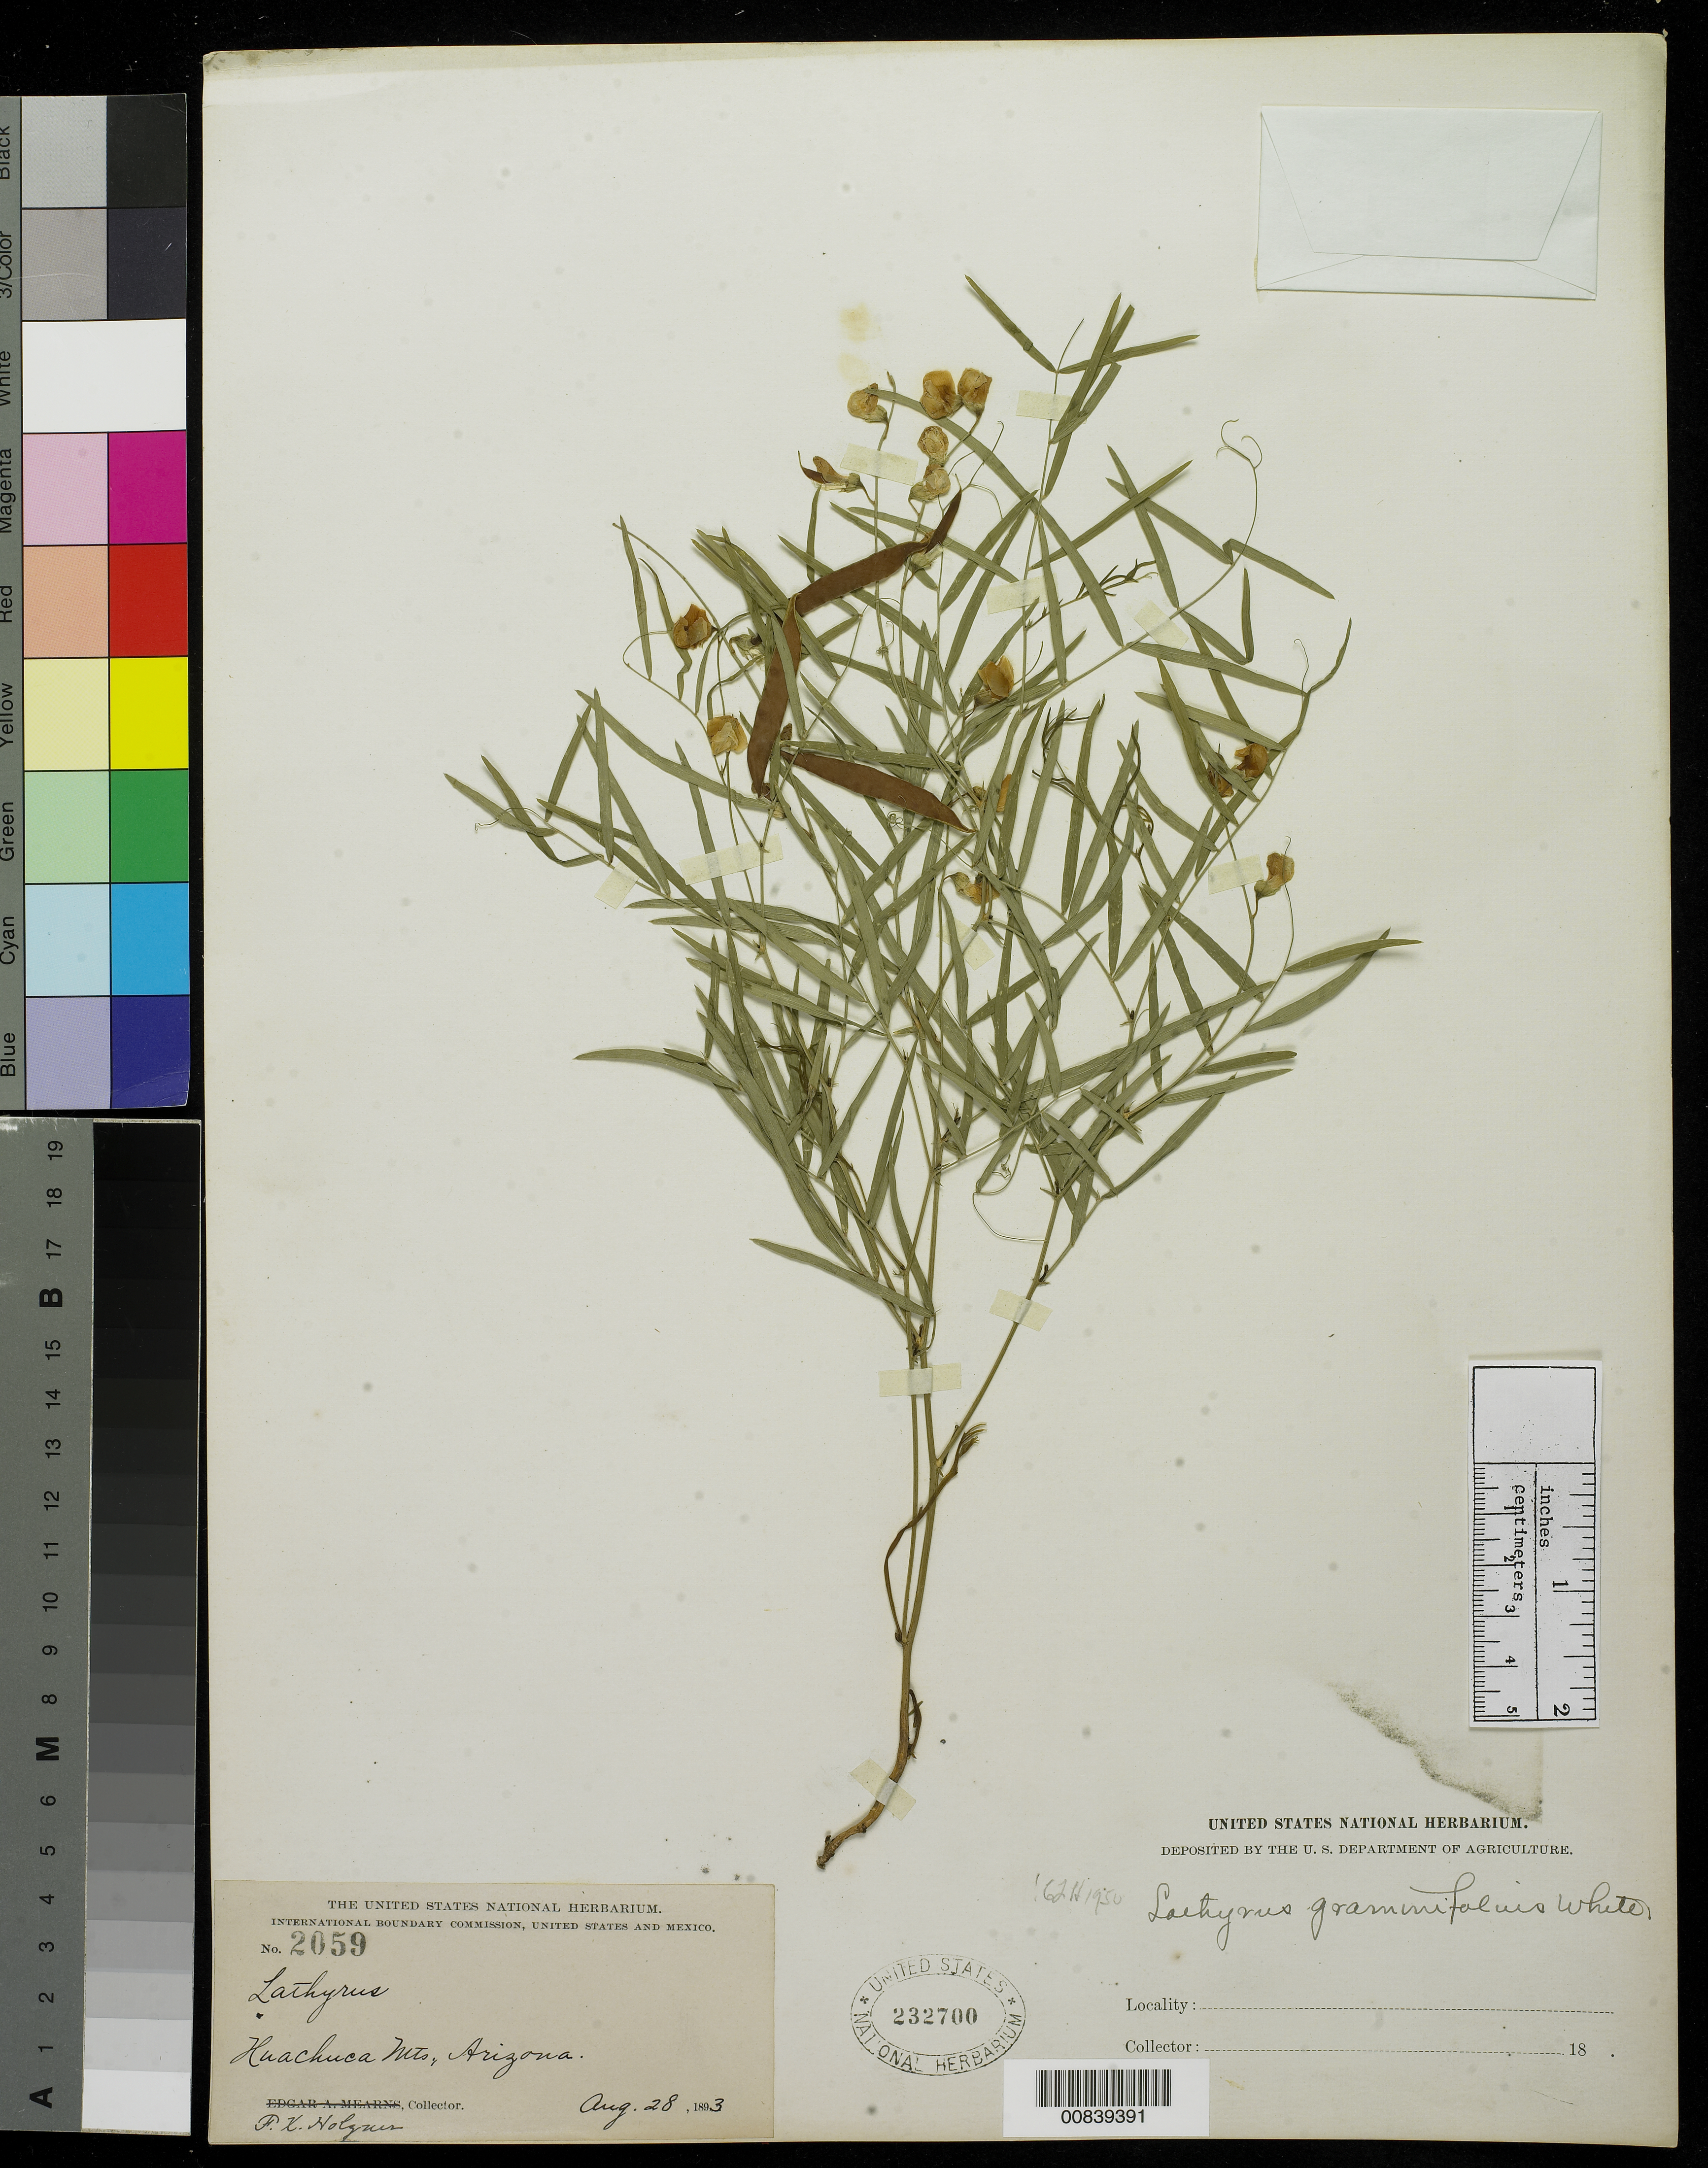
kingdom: Plantae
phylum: Tracheophyta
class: Magnoliopsida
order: Fabales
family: Fabaceae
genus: Lathyrus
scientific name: Lathyrus graminifolius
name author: (S. Watson) T.G. White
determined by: Hitchcock, C. L.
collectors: F. X. Holzner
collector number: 2059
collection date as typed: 28 Aug 1893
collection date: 1893-08-28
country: United States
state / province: Arizona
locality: Huachuca Mts.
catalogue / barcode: US 232700